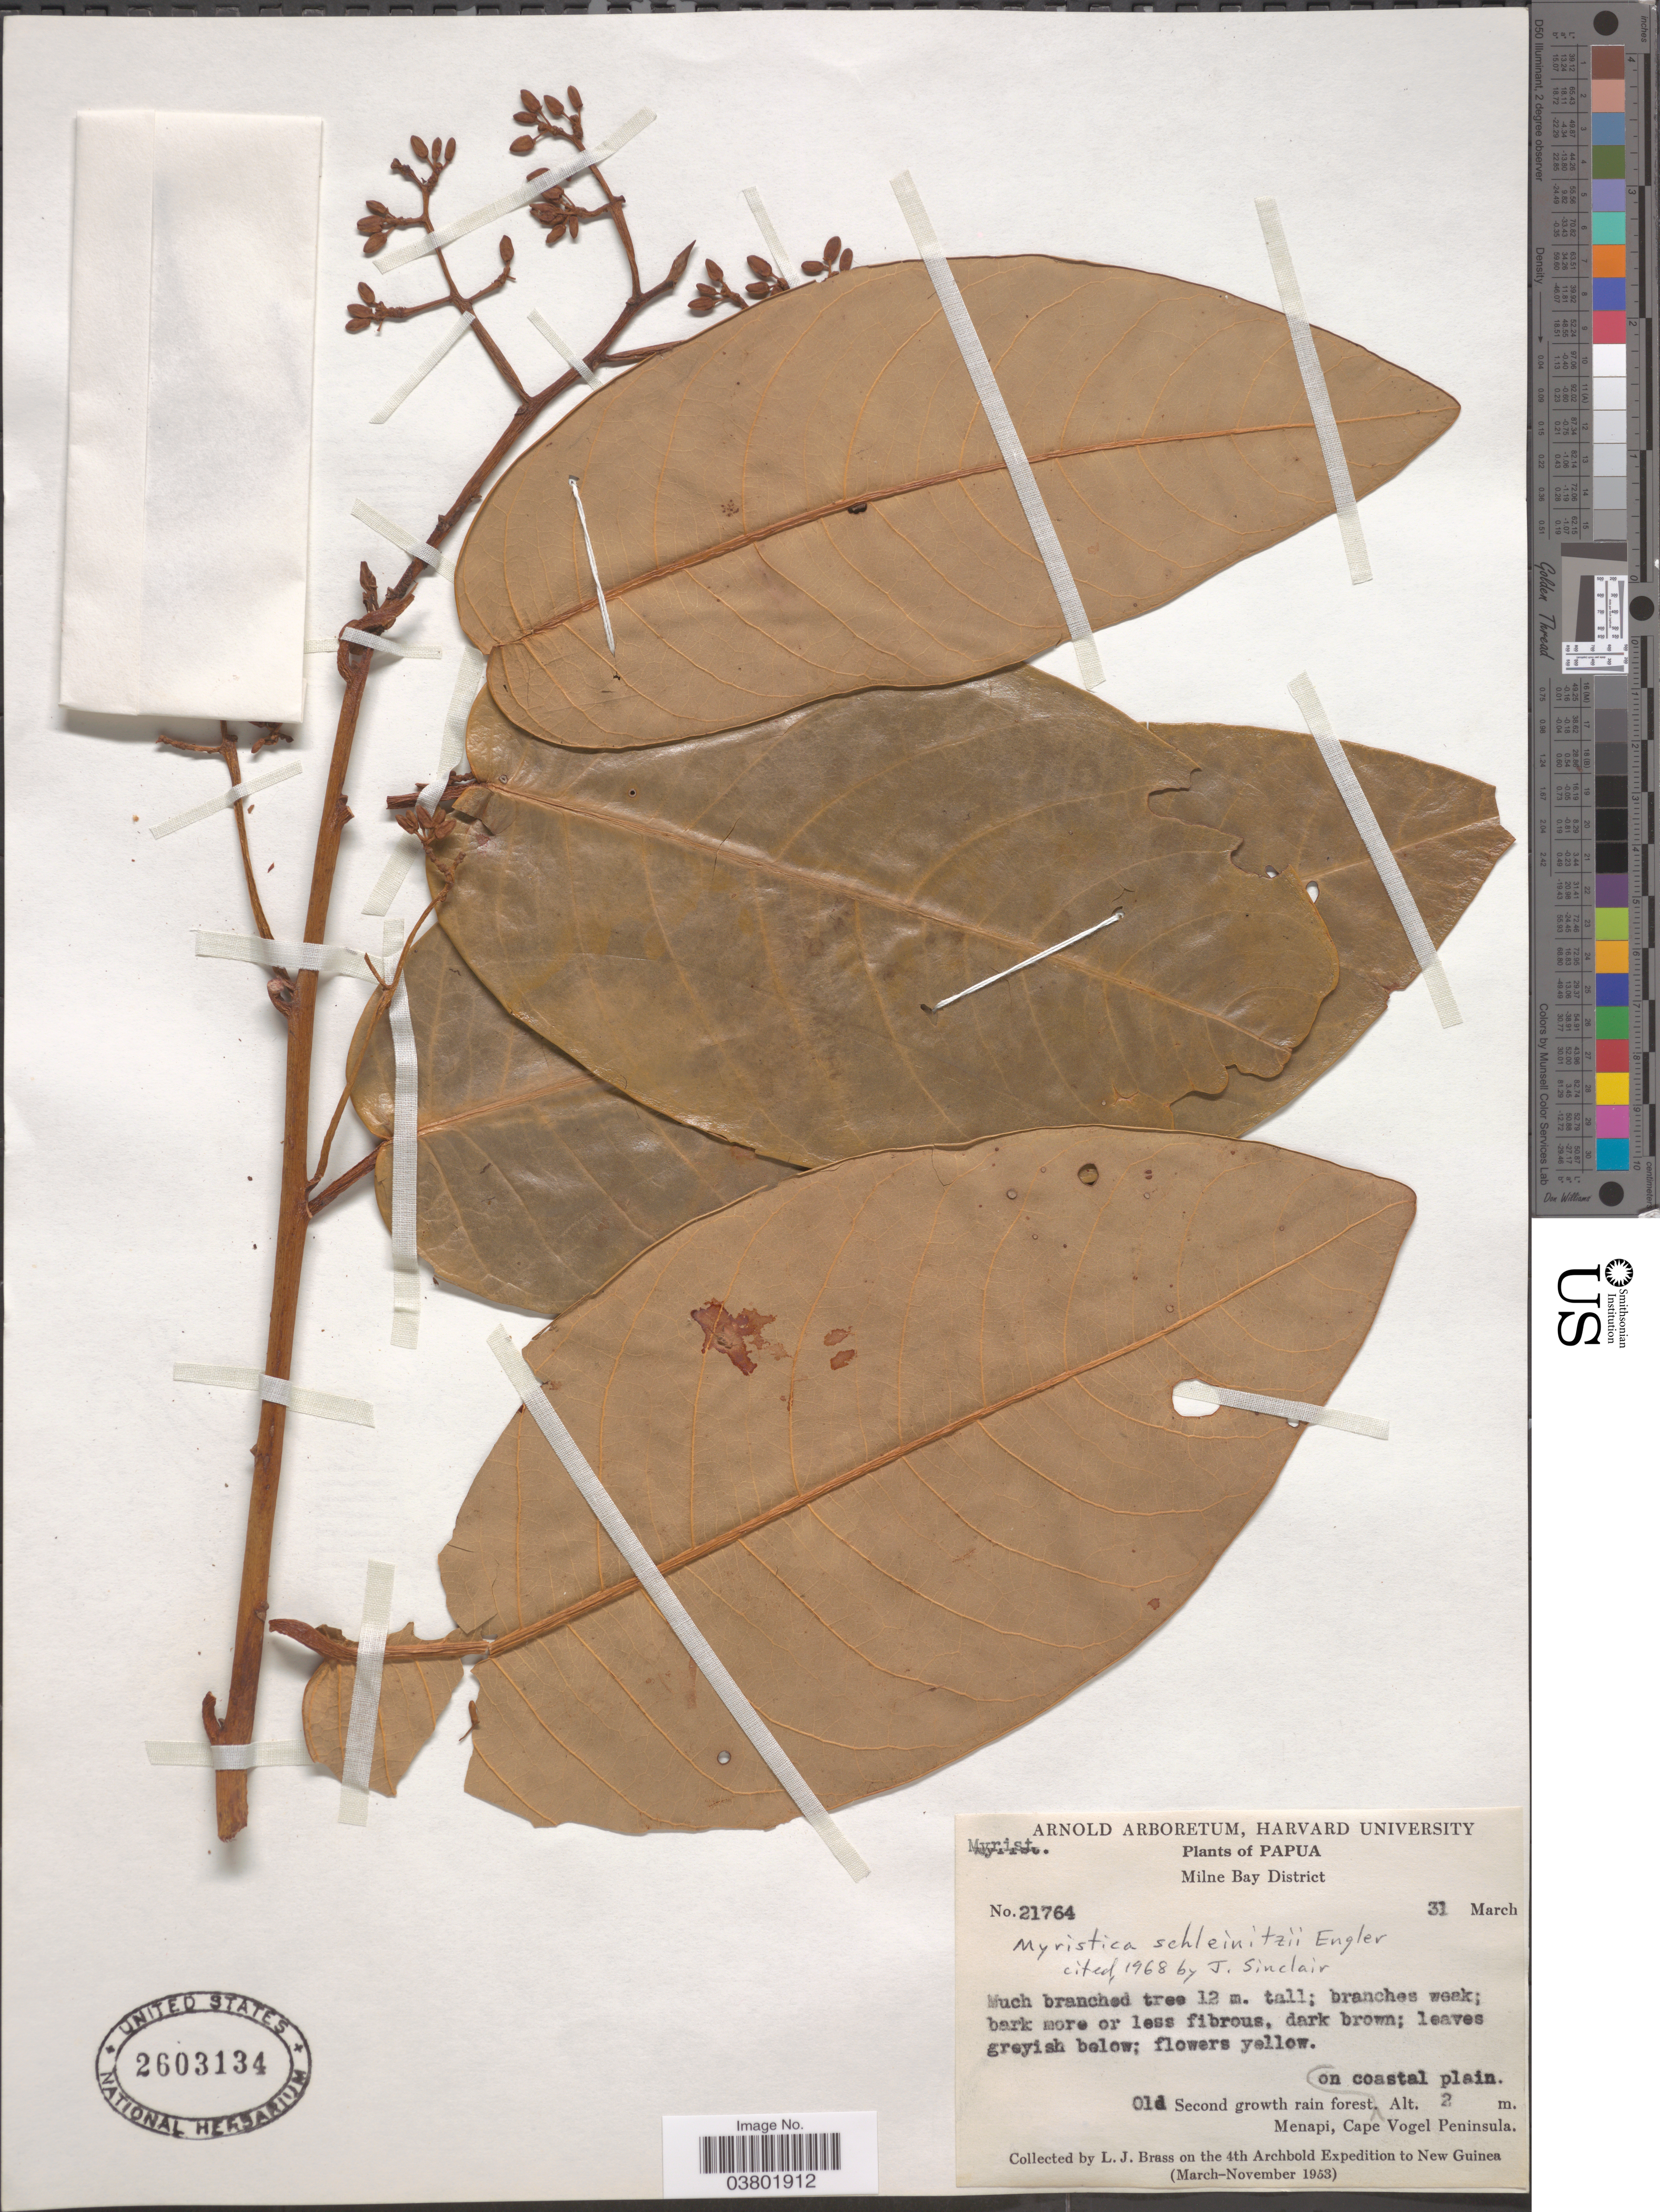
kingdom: Plantae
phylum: Tracheophyta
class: Magnoliopsida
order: Magnoliales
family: Myristicaceae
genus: Myristica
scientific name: Myristica schleinitzi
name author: Engl.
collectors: L. J. Brass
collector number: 21764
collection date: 1953-03-31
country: Papua New Guinea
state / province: Milne Bay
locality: Papua. Milne Bay District. Menapi, Cape Vogel Peninsula on coastal plain. New Guinea.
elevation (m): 2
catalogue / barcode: US 2603134